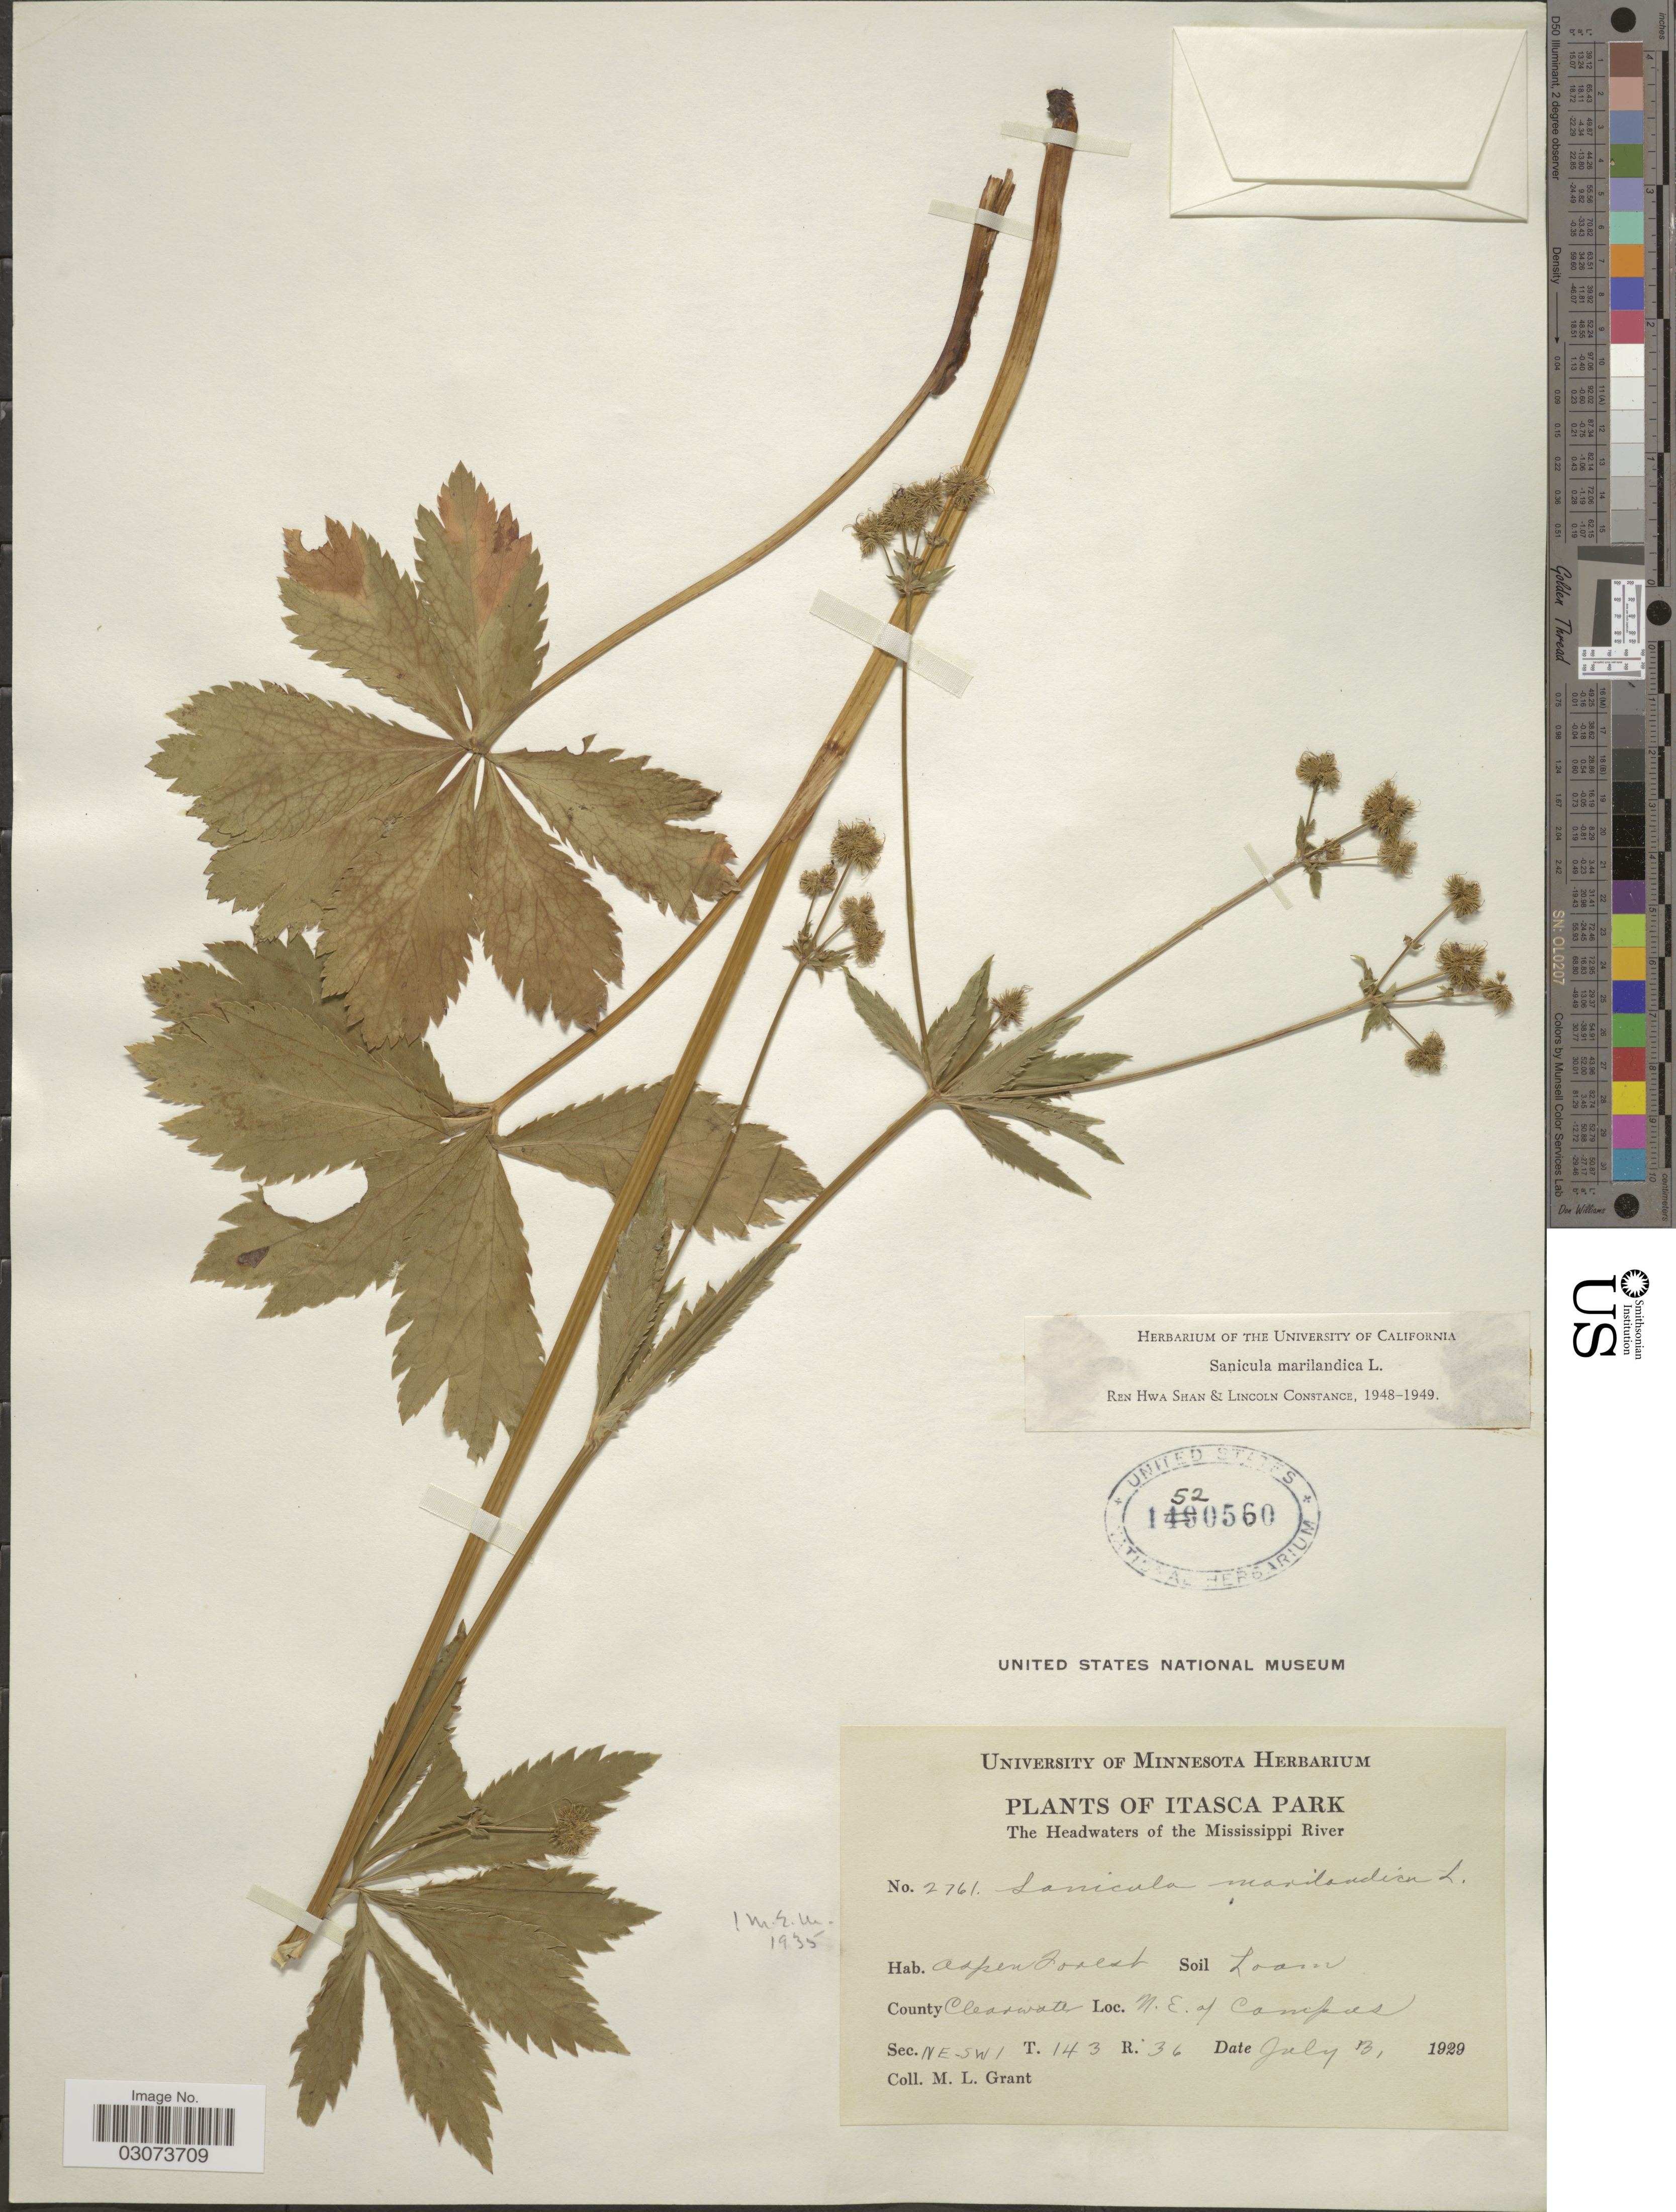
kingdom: Plantae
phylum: Tracheophyta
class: Magnoliopsida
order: Apiales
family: Apiaceae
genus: Sanicula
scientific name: Sanicula marilandica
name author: L.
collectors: M. L. Grant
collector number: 2761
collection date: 1929-07-03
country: United States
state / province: Minnesota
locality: Itasca Park. The Headwaters of the Mississippi River. County Clearwater. N. E. of Campus. Sec. NE-SW 1 T. 143 R. 36.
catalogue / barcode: US 1520560